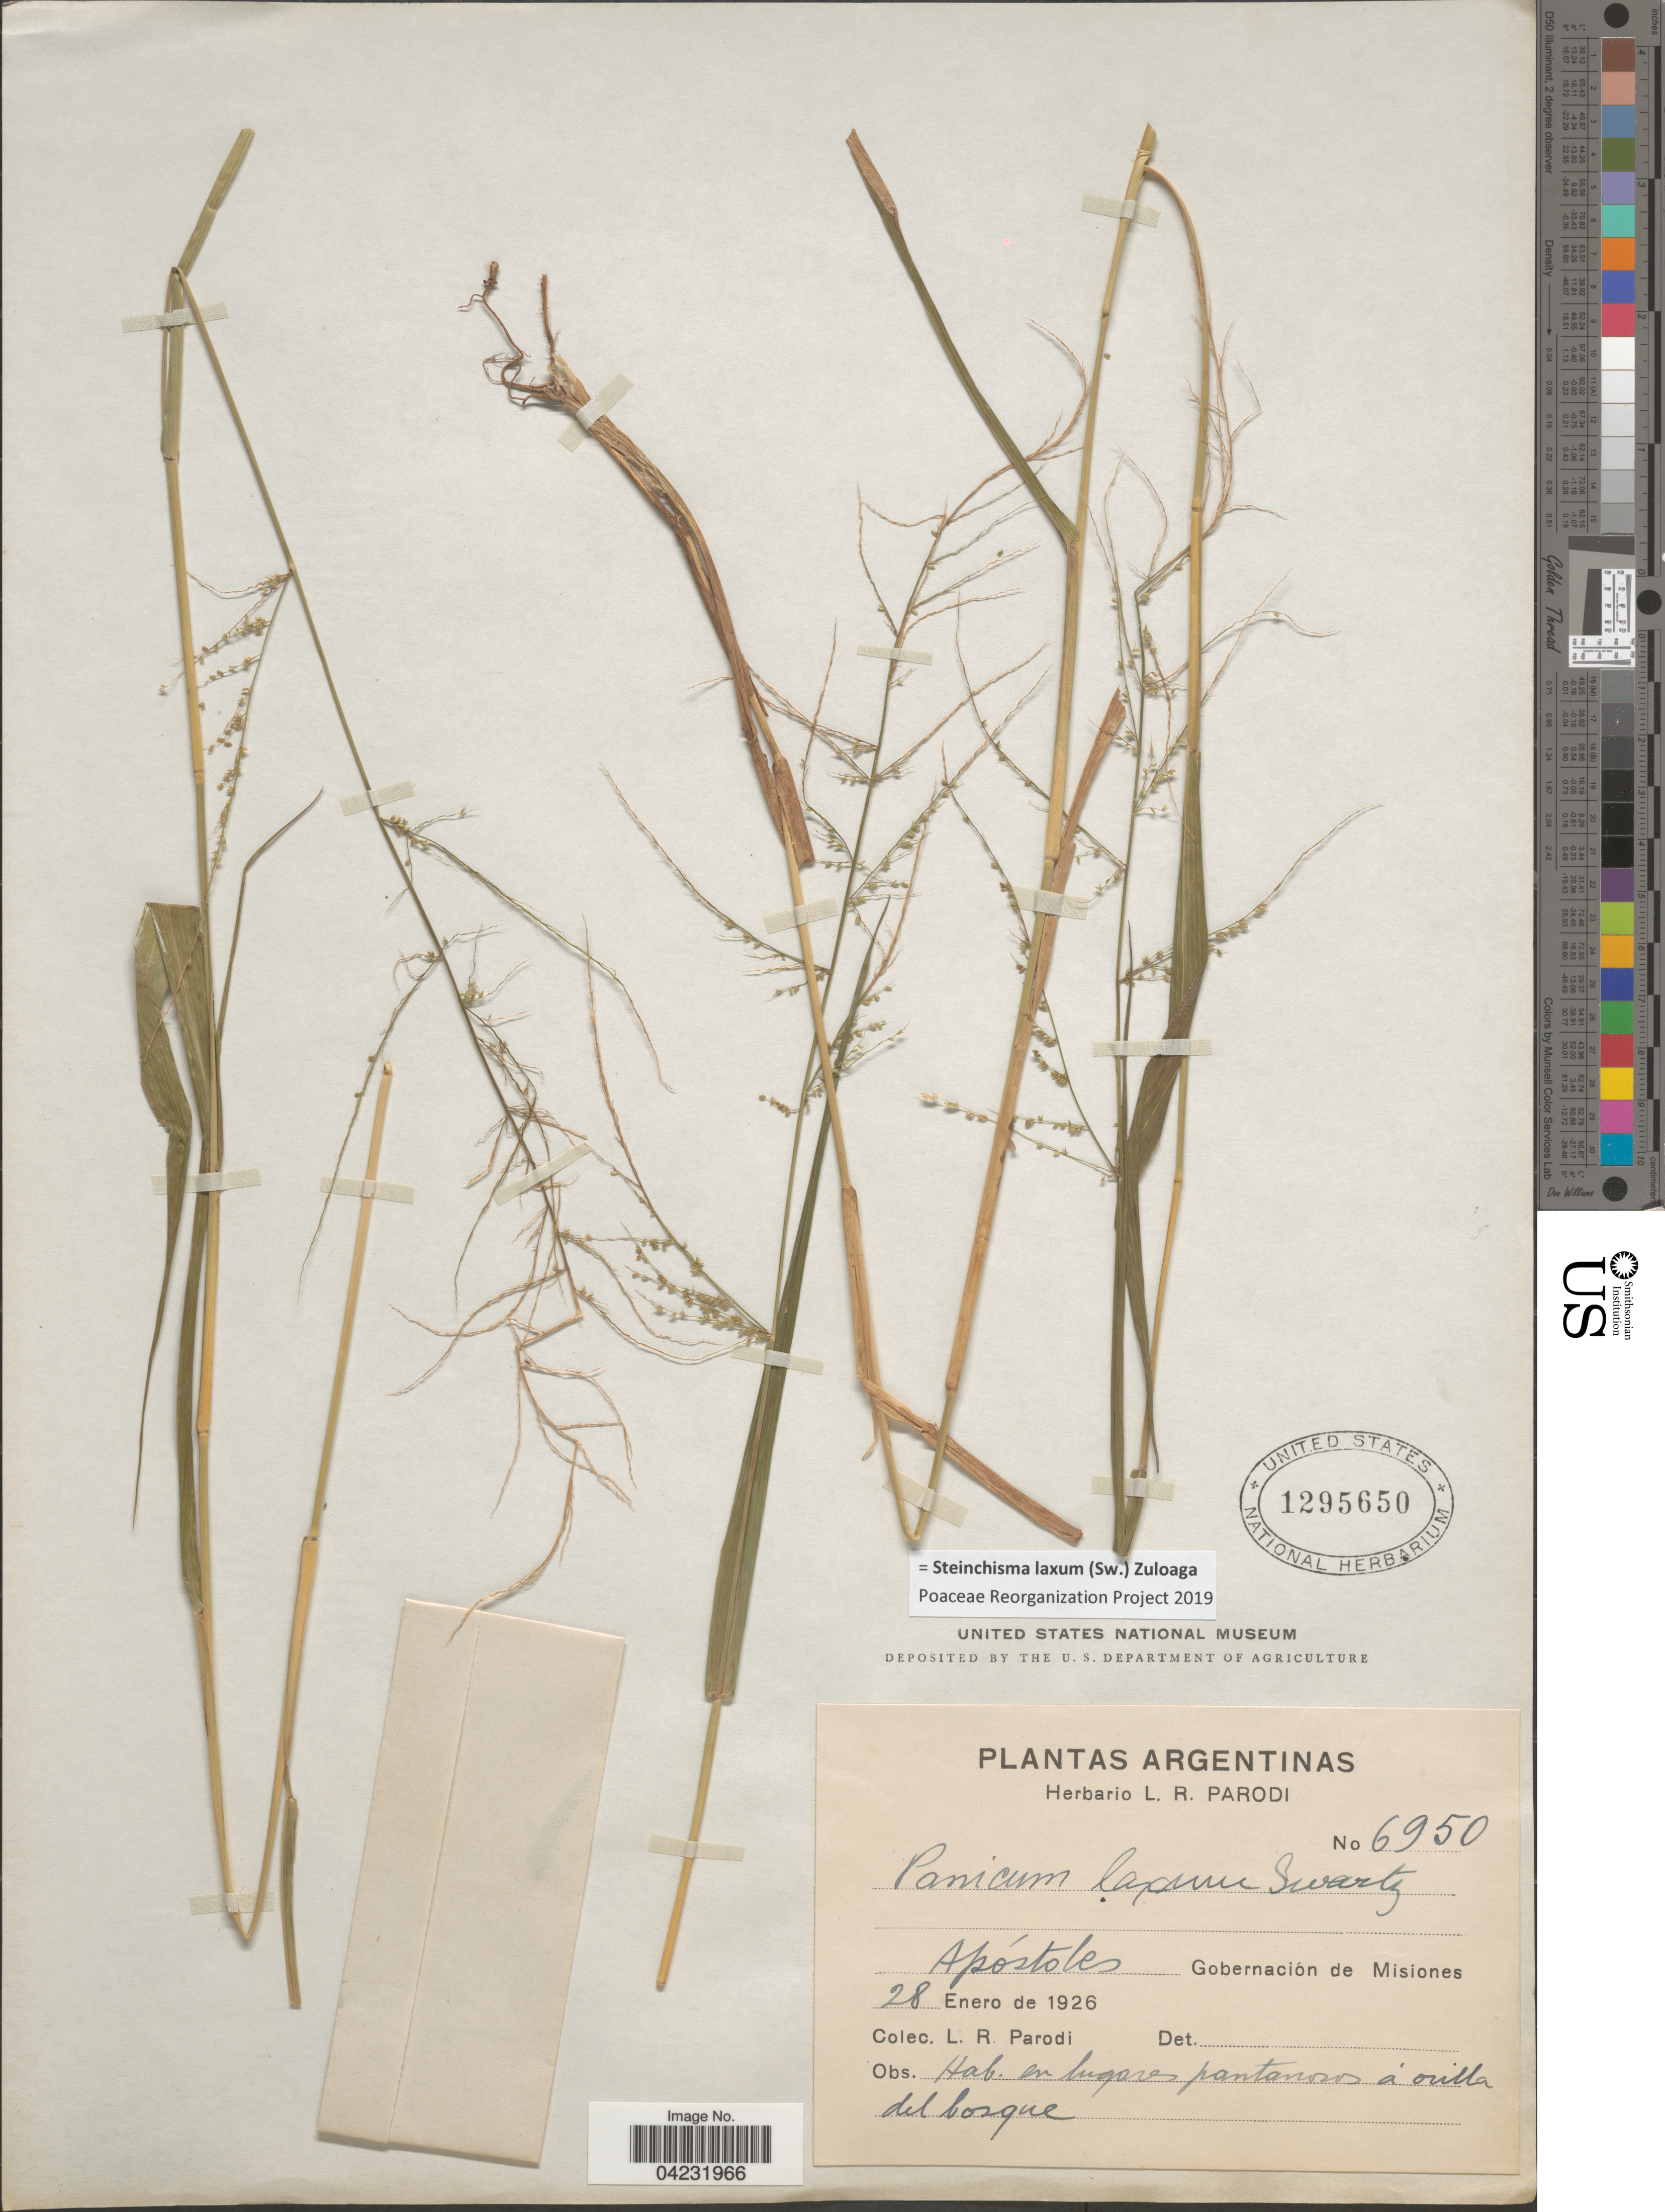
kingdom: Plantae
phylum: Tracheophyta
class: Liliopsida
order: Poales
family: Poaceae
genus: Steinchisma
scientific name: Steinchisma laxum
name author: (Sw.) Zuloaga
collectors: L. R. Parodi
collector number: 6950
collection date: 1926-01-28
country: Argentina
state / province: Misiones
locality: Apóstoles. Gobernación de Misiones.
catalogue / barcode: US 1295650